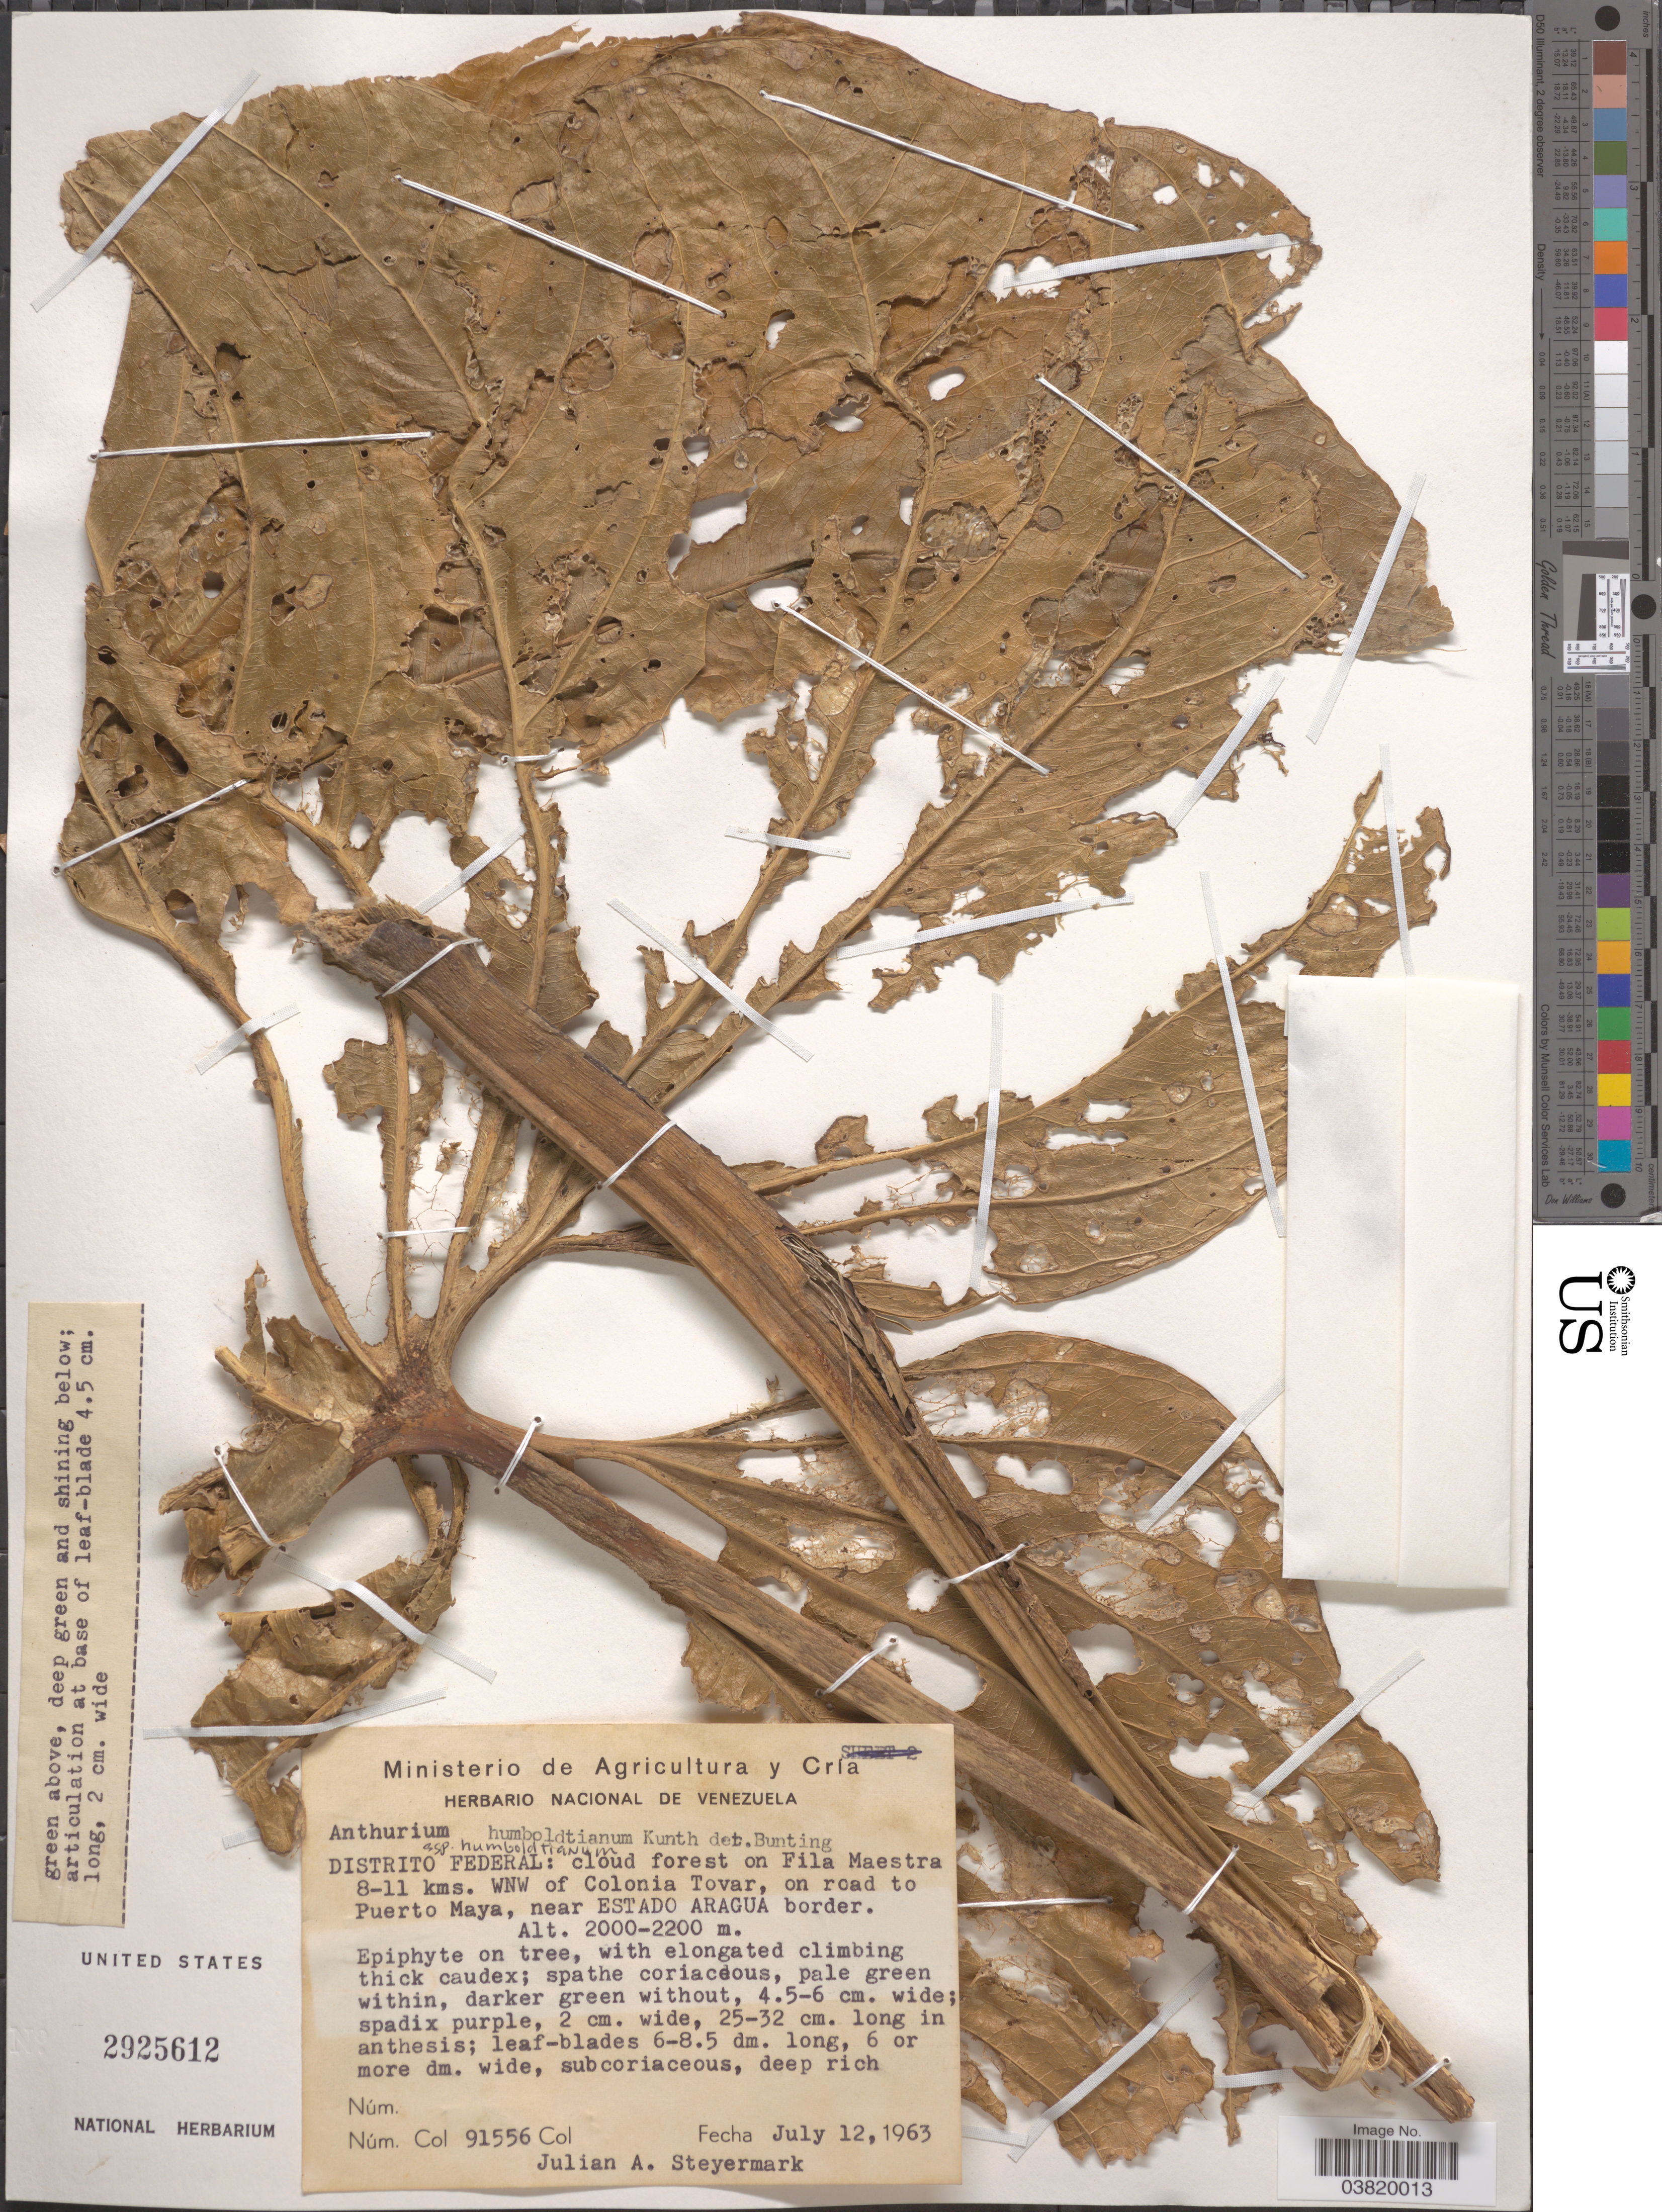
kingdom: Plantae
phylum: Tracheophyta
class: Liliopsida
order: Alismatales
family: Araceae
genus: Anthurium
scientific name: Anthurium humboldtianum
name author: Kunth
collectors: J. Steyermark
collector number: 91556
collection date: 1963-07-12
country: Venezuela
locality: Distrito Federal: cloud forest on Fila Maestra 8-11 kms. WNW of Colonia Tovar, on road to Puerto Maya, near Estado Aragua border.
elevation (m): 2000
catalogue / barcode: US 2925612